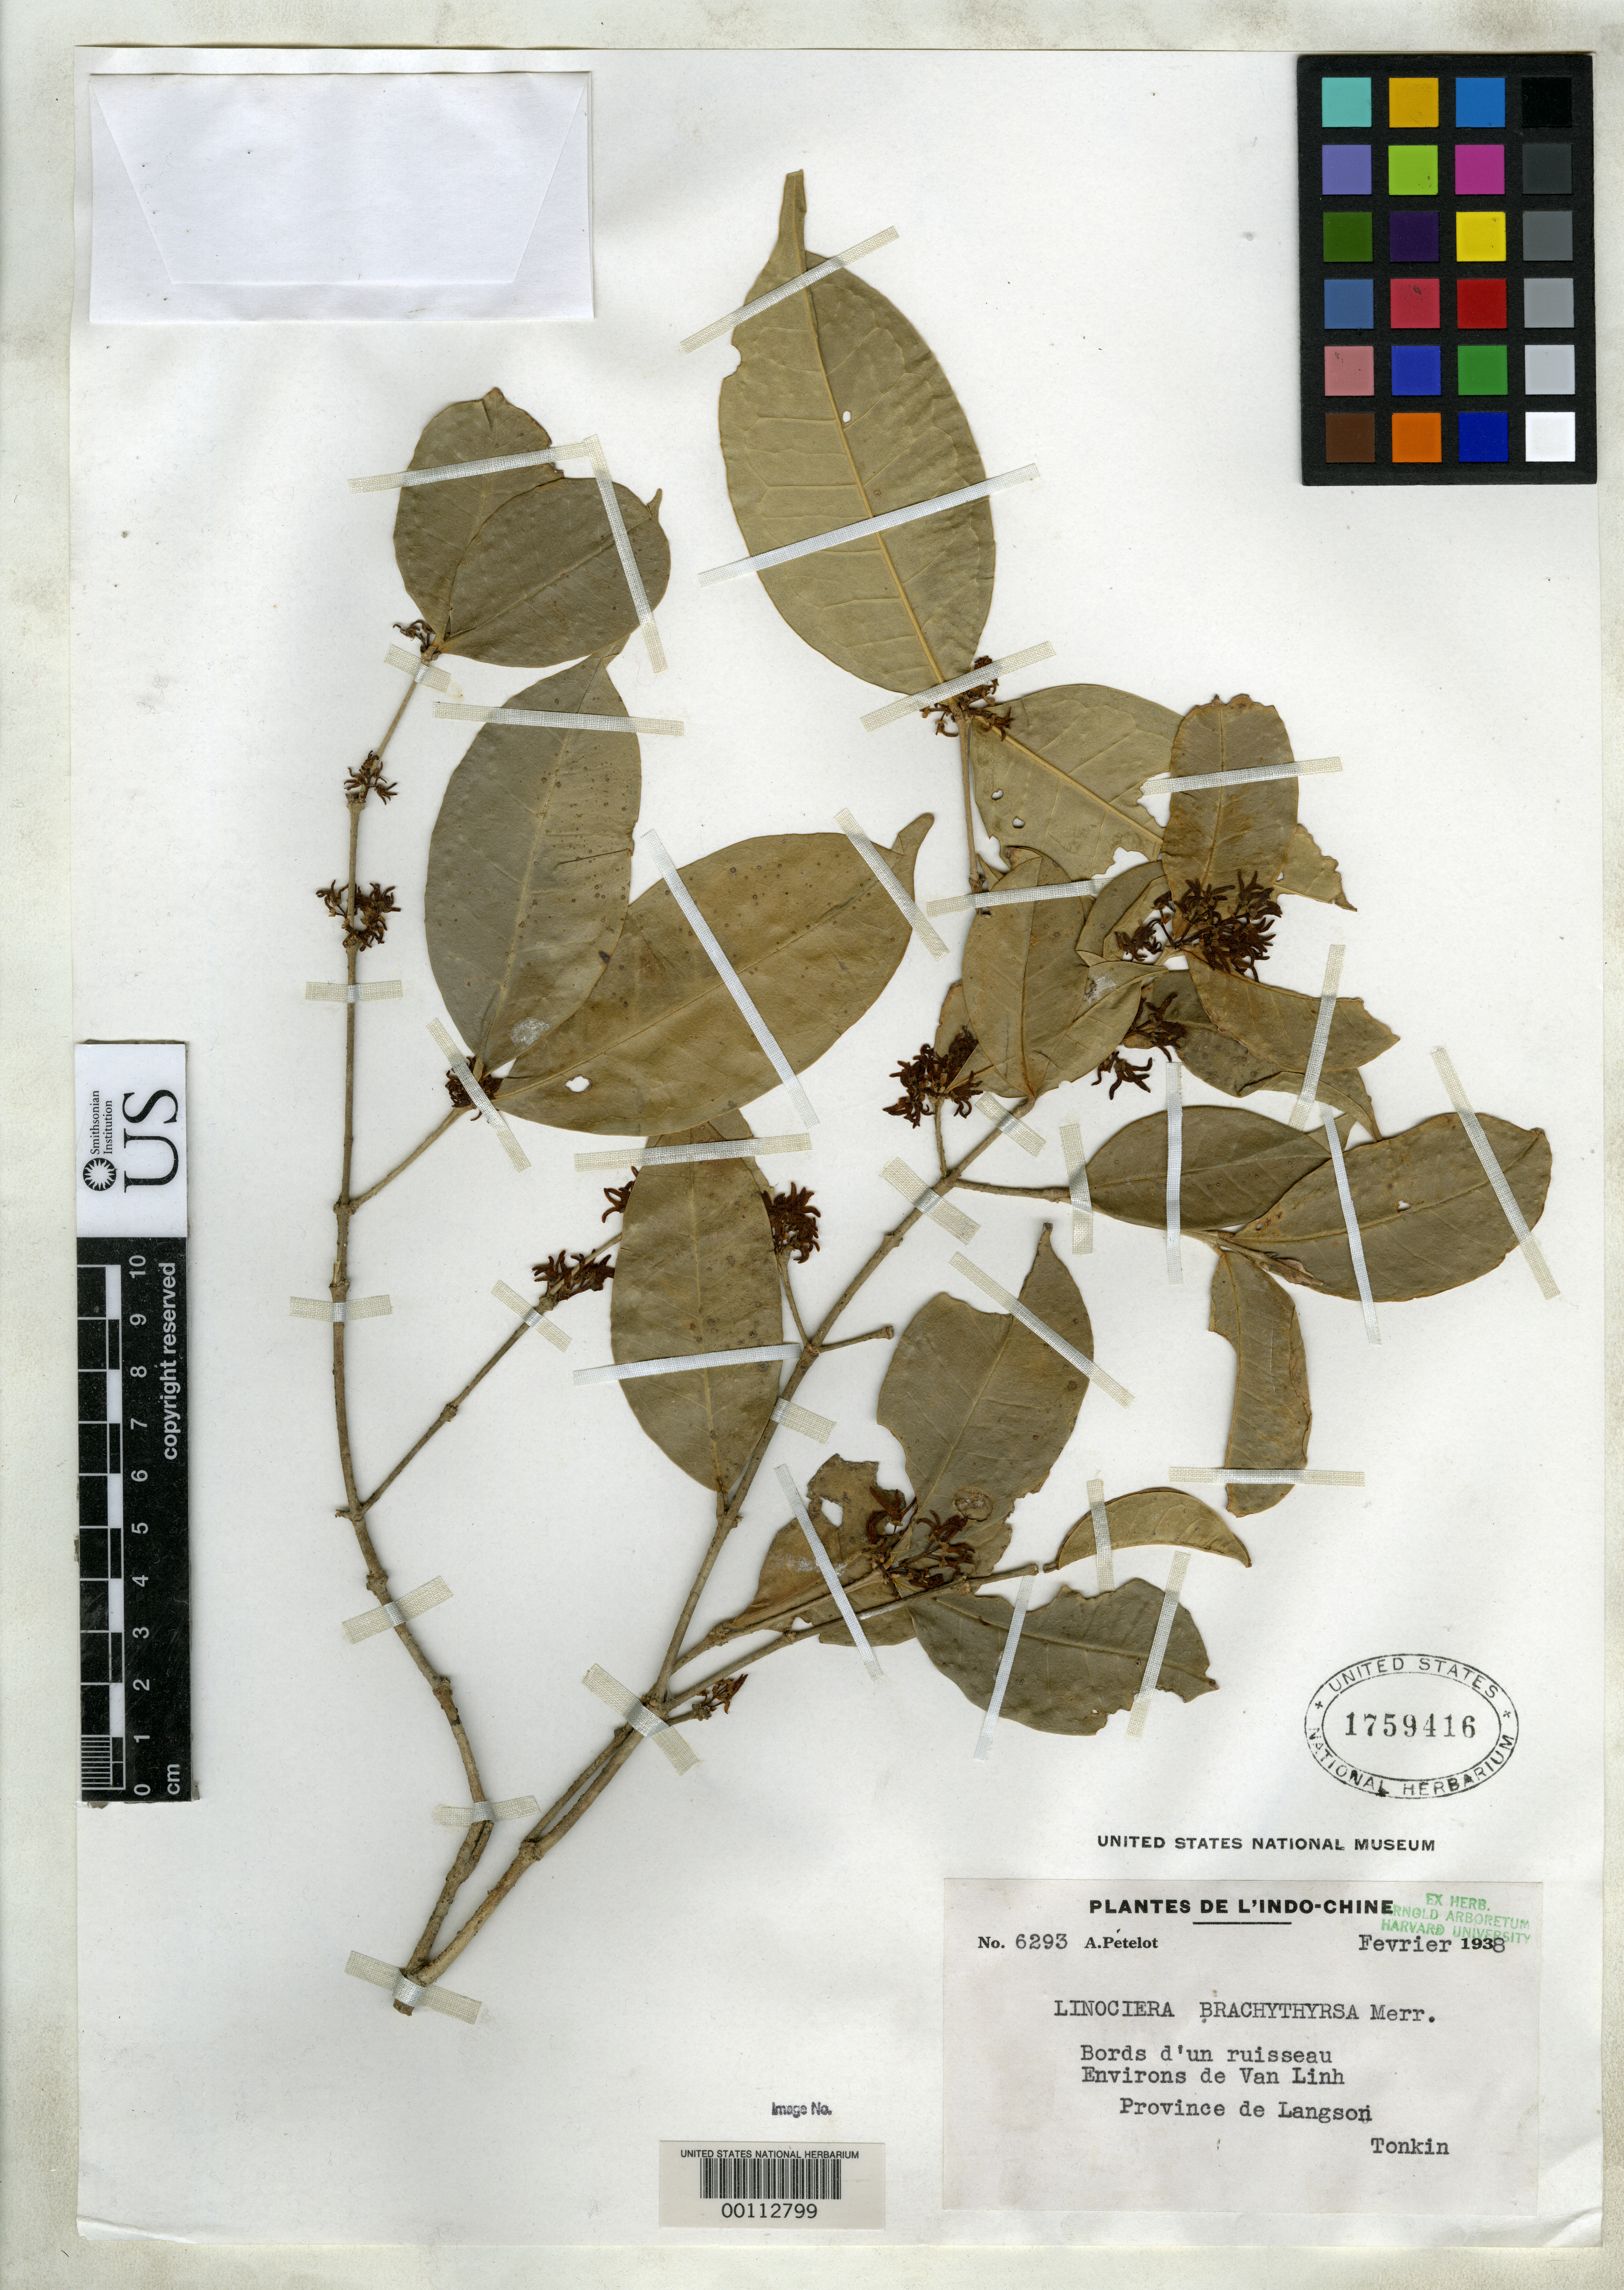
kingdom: Plantae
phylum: Tracheophyta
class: Magnoliopsida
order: Lamiales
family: Oleaceae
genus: Linociera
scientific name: Linociera brachythyrsa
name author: Merr.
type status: Isotype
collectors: P. A. Pételot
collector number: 6293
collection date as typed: Feb 1938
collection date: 1938-02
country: Vietnam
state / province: Lang Son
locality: Near Lan Linh.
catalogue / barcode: US 1759416